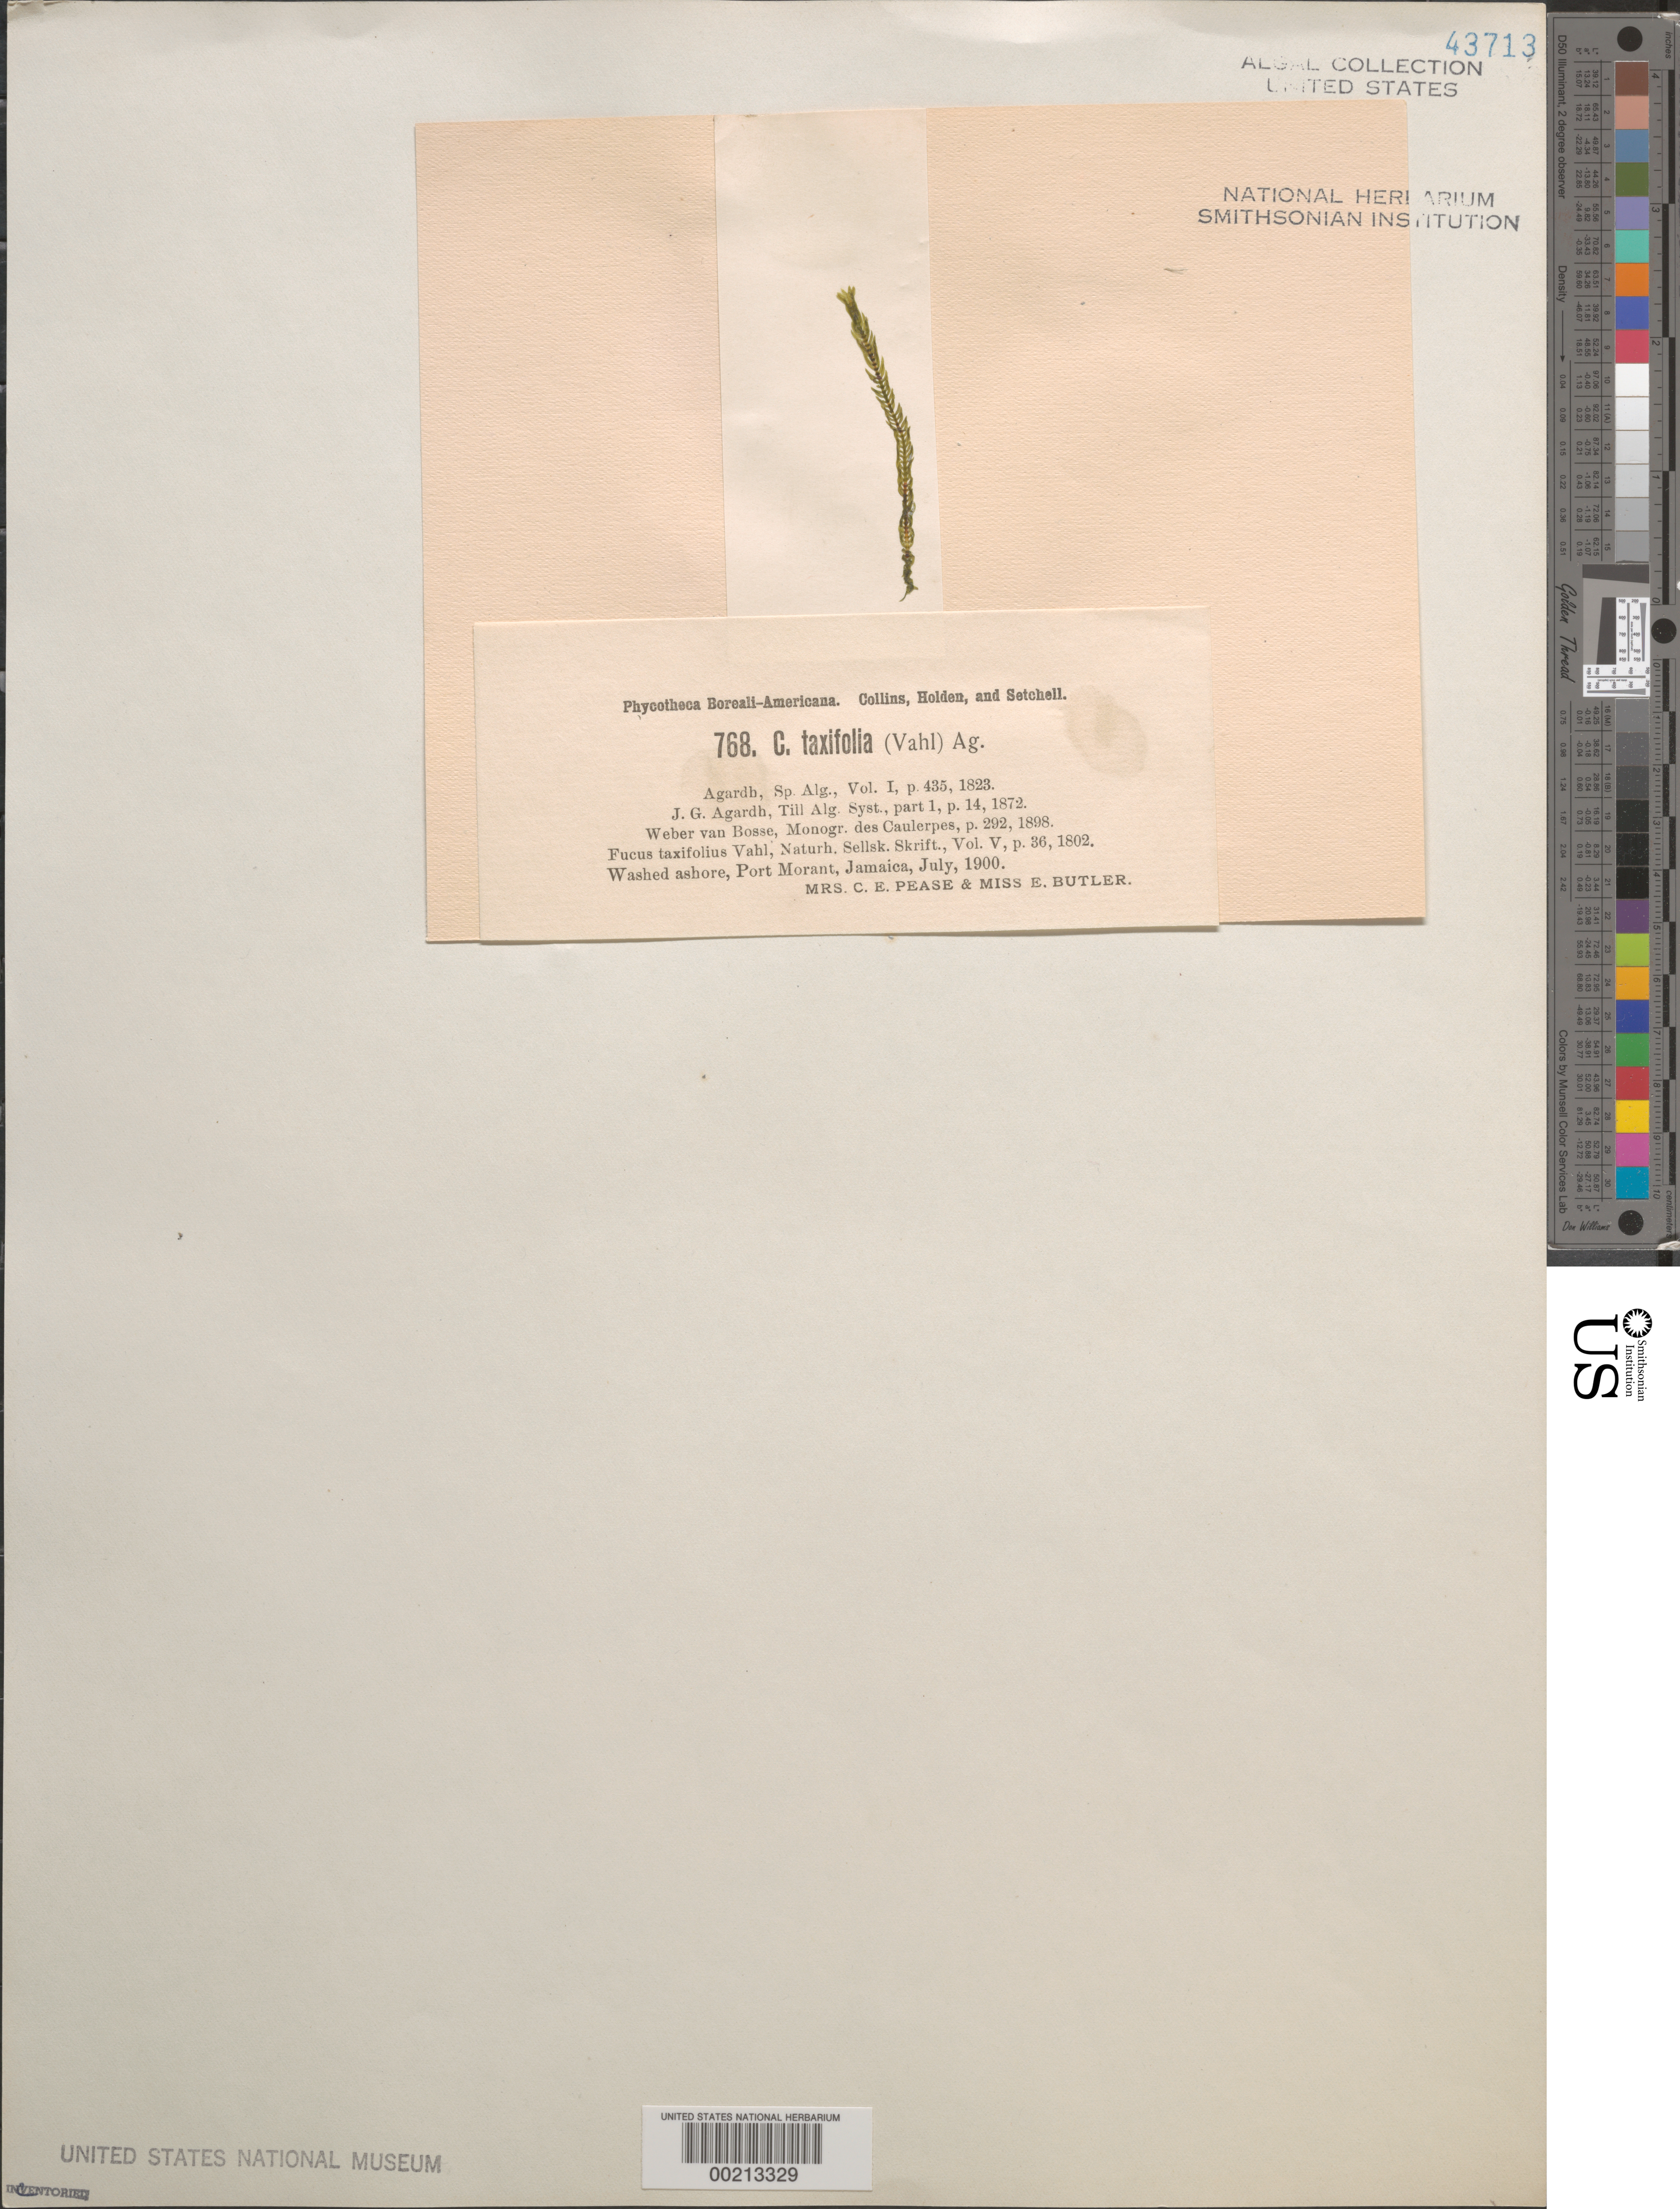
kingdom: Plantae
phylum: Chlorophyta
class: Ulvophyceae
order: Bryopsidales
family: Caulerpaceae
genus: Caulerpa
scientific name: Caulerpa taxifolia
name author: (M. Vahl) C. Agardh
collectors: C. Pease & E. Butler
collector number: PB-A 768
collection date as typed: Jul 1900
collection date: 1900-07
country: Jamaica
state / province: Saint Thomas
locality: Port Morant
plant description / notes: Collins, Holden & Setchell, Phycotheca Boreali-Americana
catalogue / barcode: US 43713